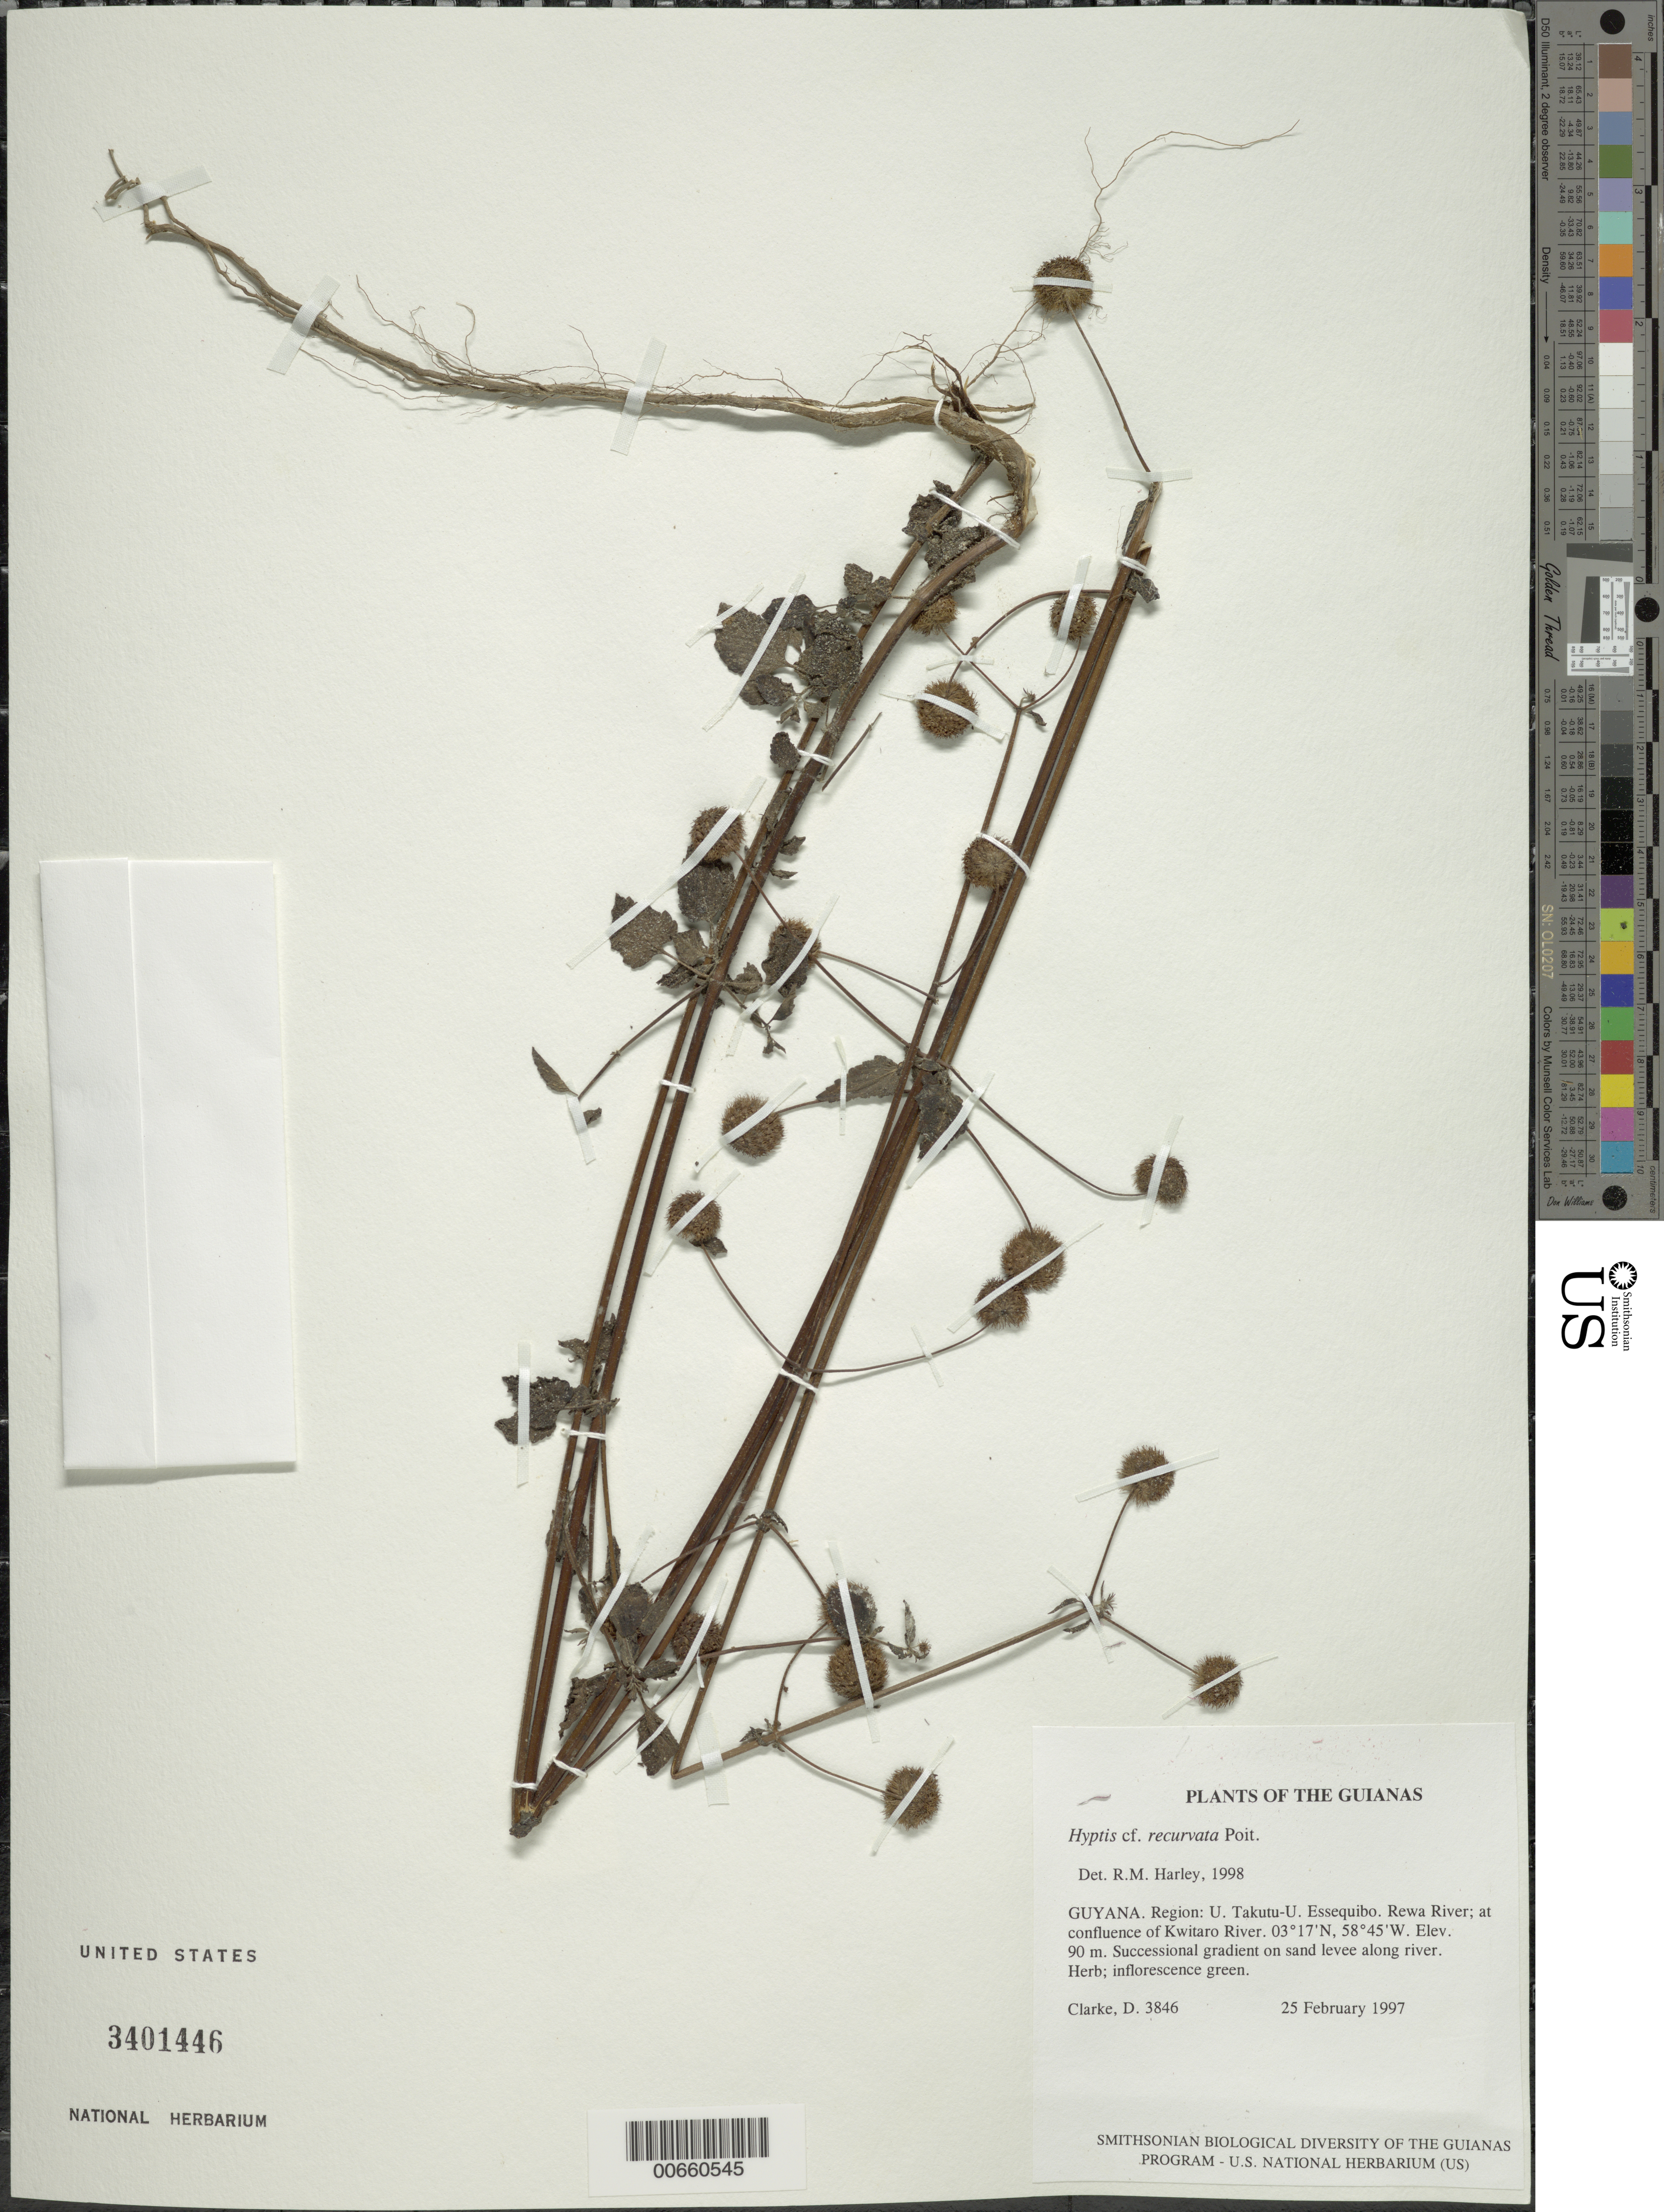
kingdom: Plantae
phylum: Tracheophyta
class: Magnoliopsida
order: Lamiales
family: Lamiaceae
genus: Hyptis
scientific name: Hyptis recurvata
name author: Poit.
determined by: Harley, R. M.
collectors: H. D. Clarke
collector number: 3846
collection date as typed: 25 February 1997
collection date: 1997-02-25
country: Guyana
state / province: U. Takutu-U. Essequibo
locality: Rewa River; at confluence of Kwitaro River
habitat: Successional gradient on sand levee along river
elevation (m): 90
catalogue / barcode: US 3401446